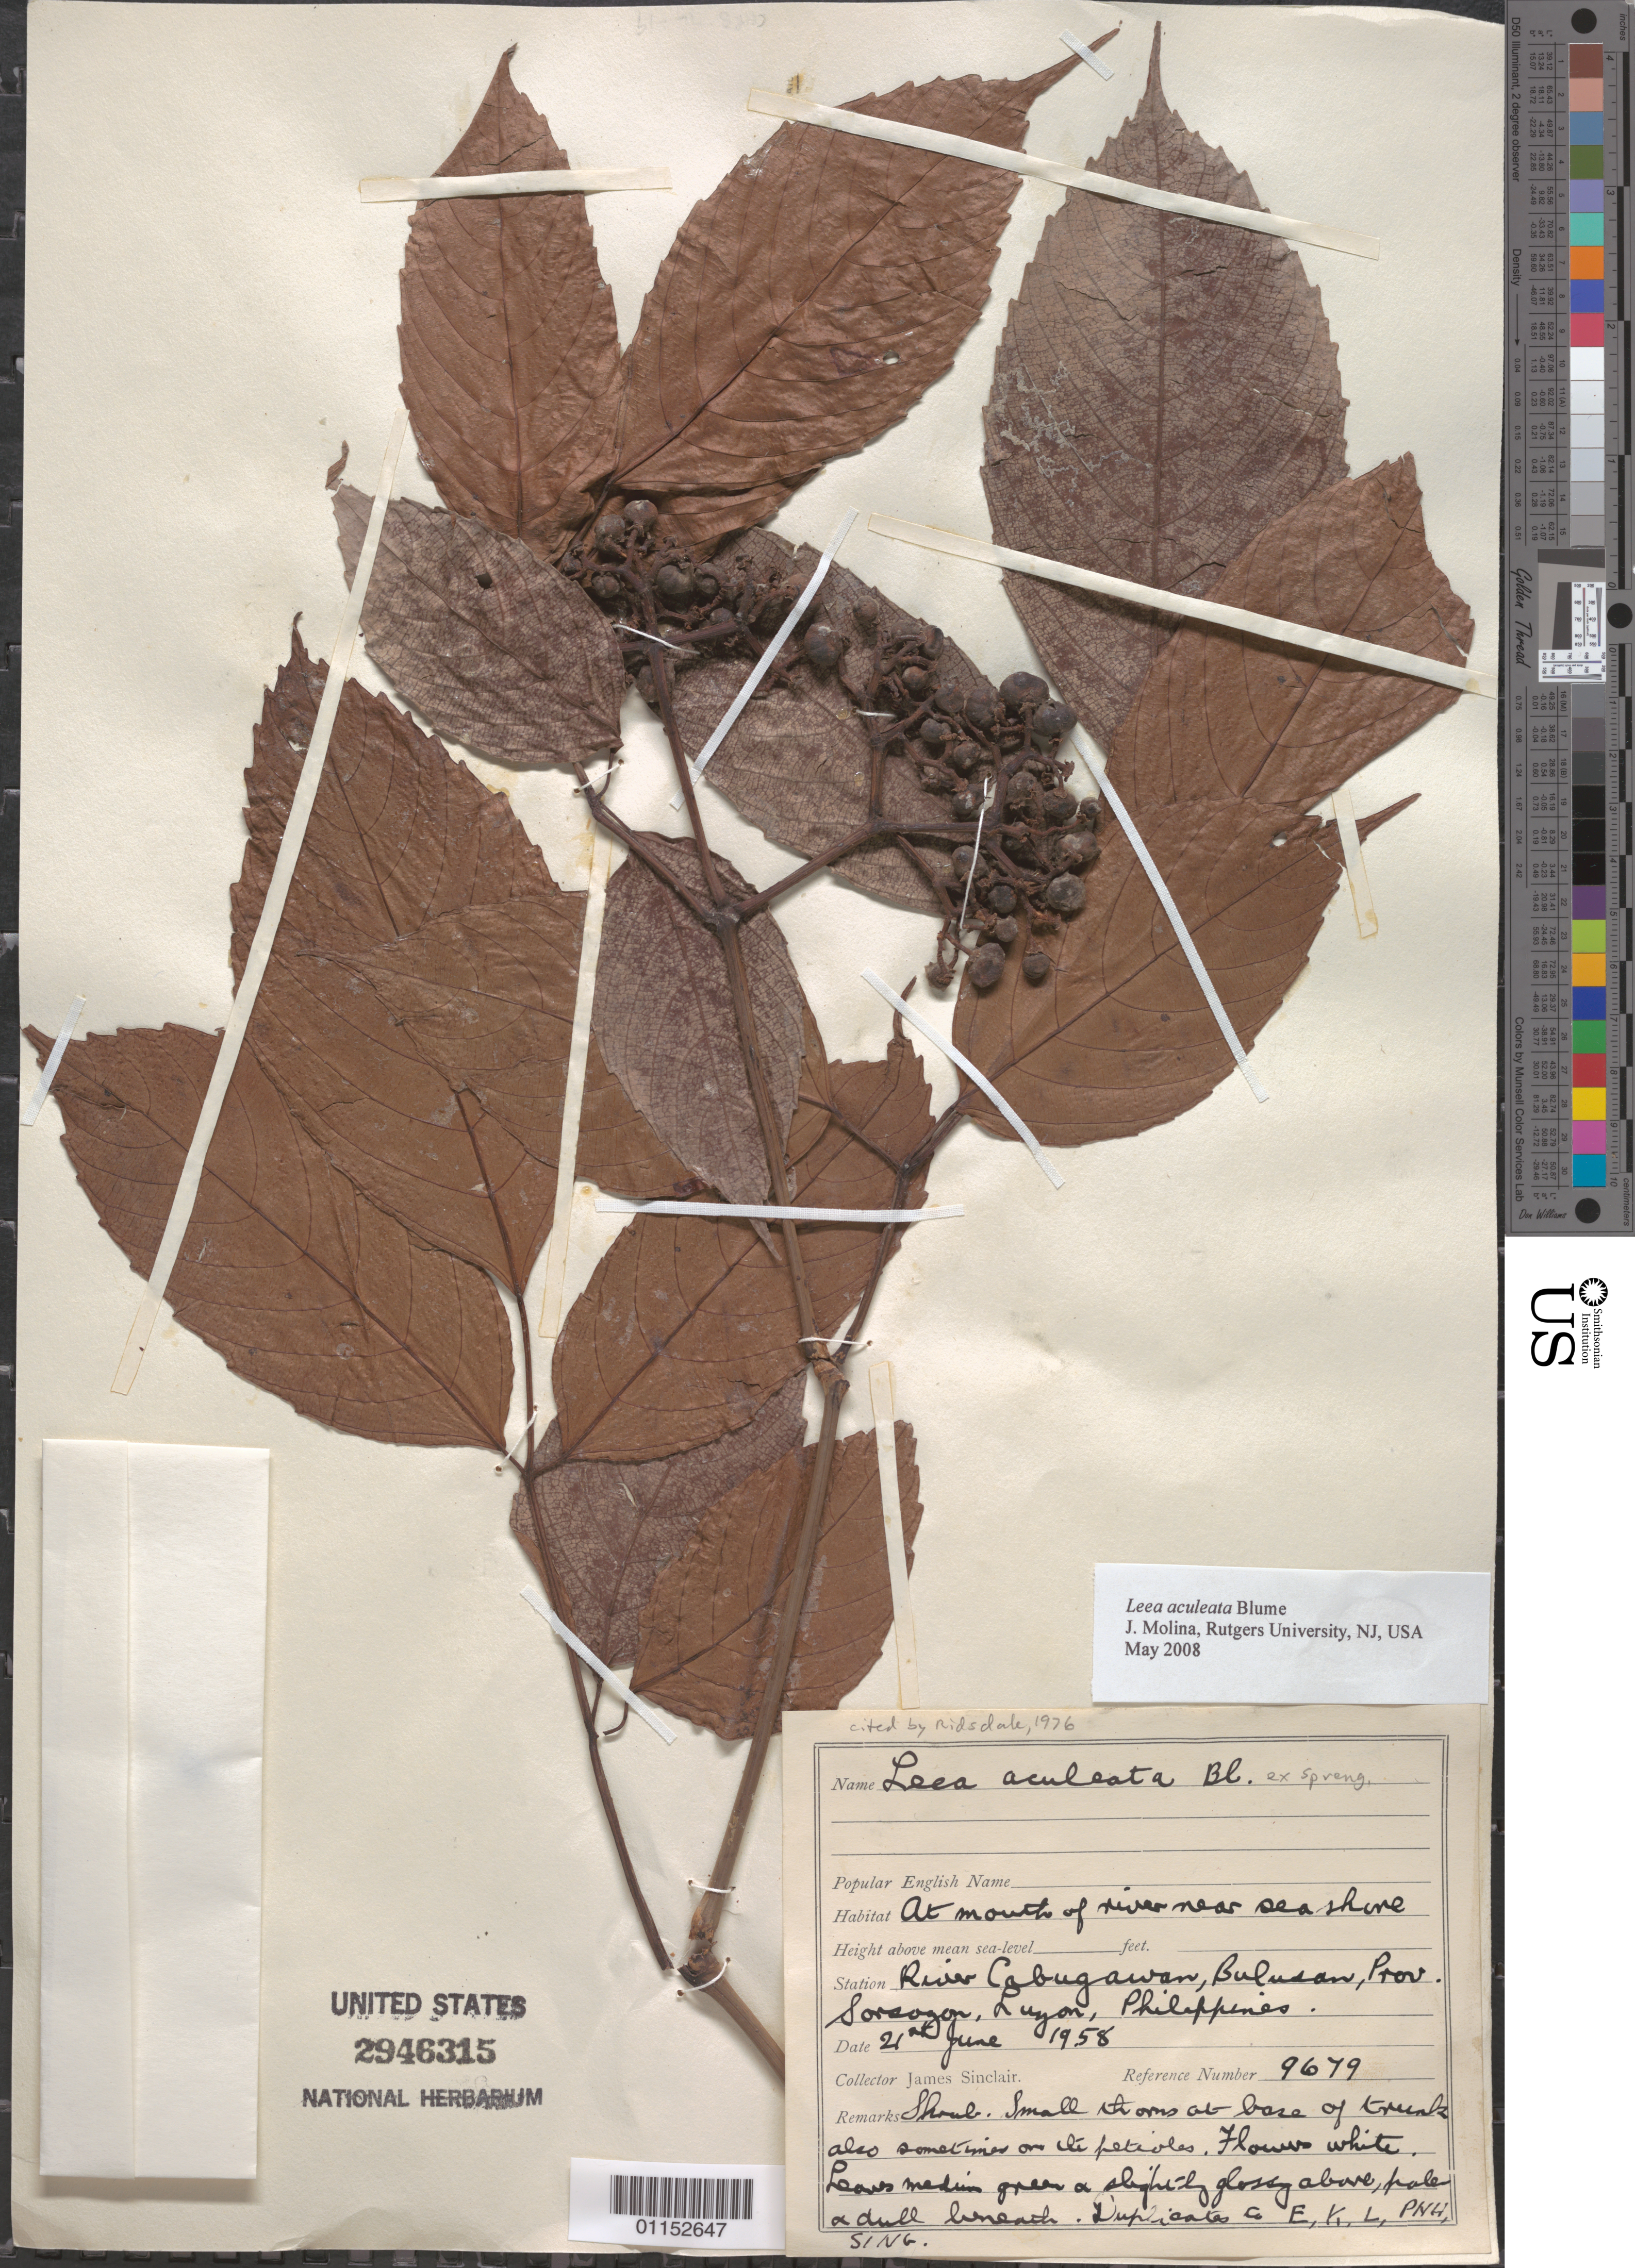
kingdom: Plantae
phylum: Tracheophyta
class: Magnoliopsida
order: Vitales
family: Vitaceae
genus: Leea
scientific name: Leea aculeata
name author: Blume ex Spreng.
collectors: J. Sinclair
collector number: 9679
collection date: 1958-06-21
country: Philippines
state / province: Bicol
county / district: Sorsogon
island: Luzon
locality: River Cabugawan, Bulusan. Luzon.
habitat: At mouth of river near seashore. Shrub.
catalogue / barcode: US 2946315